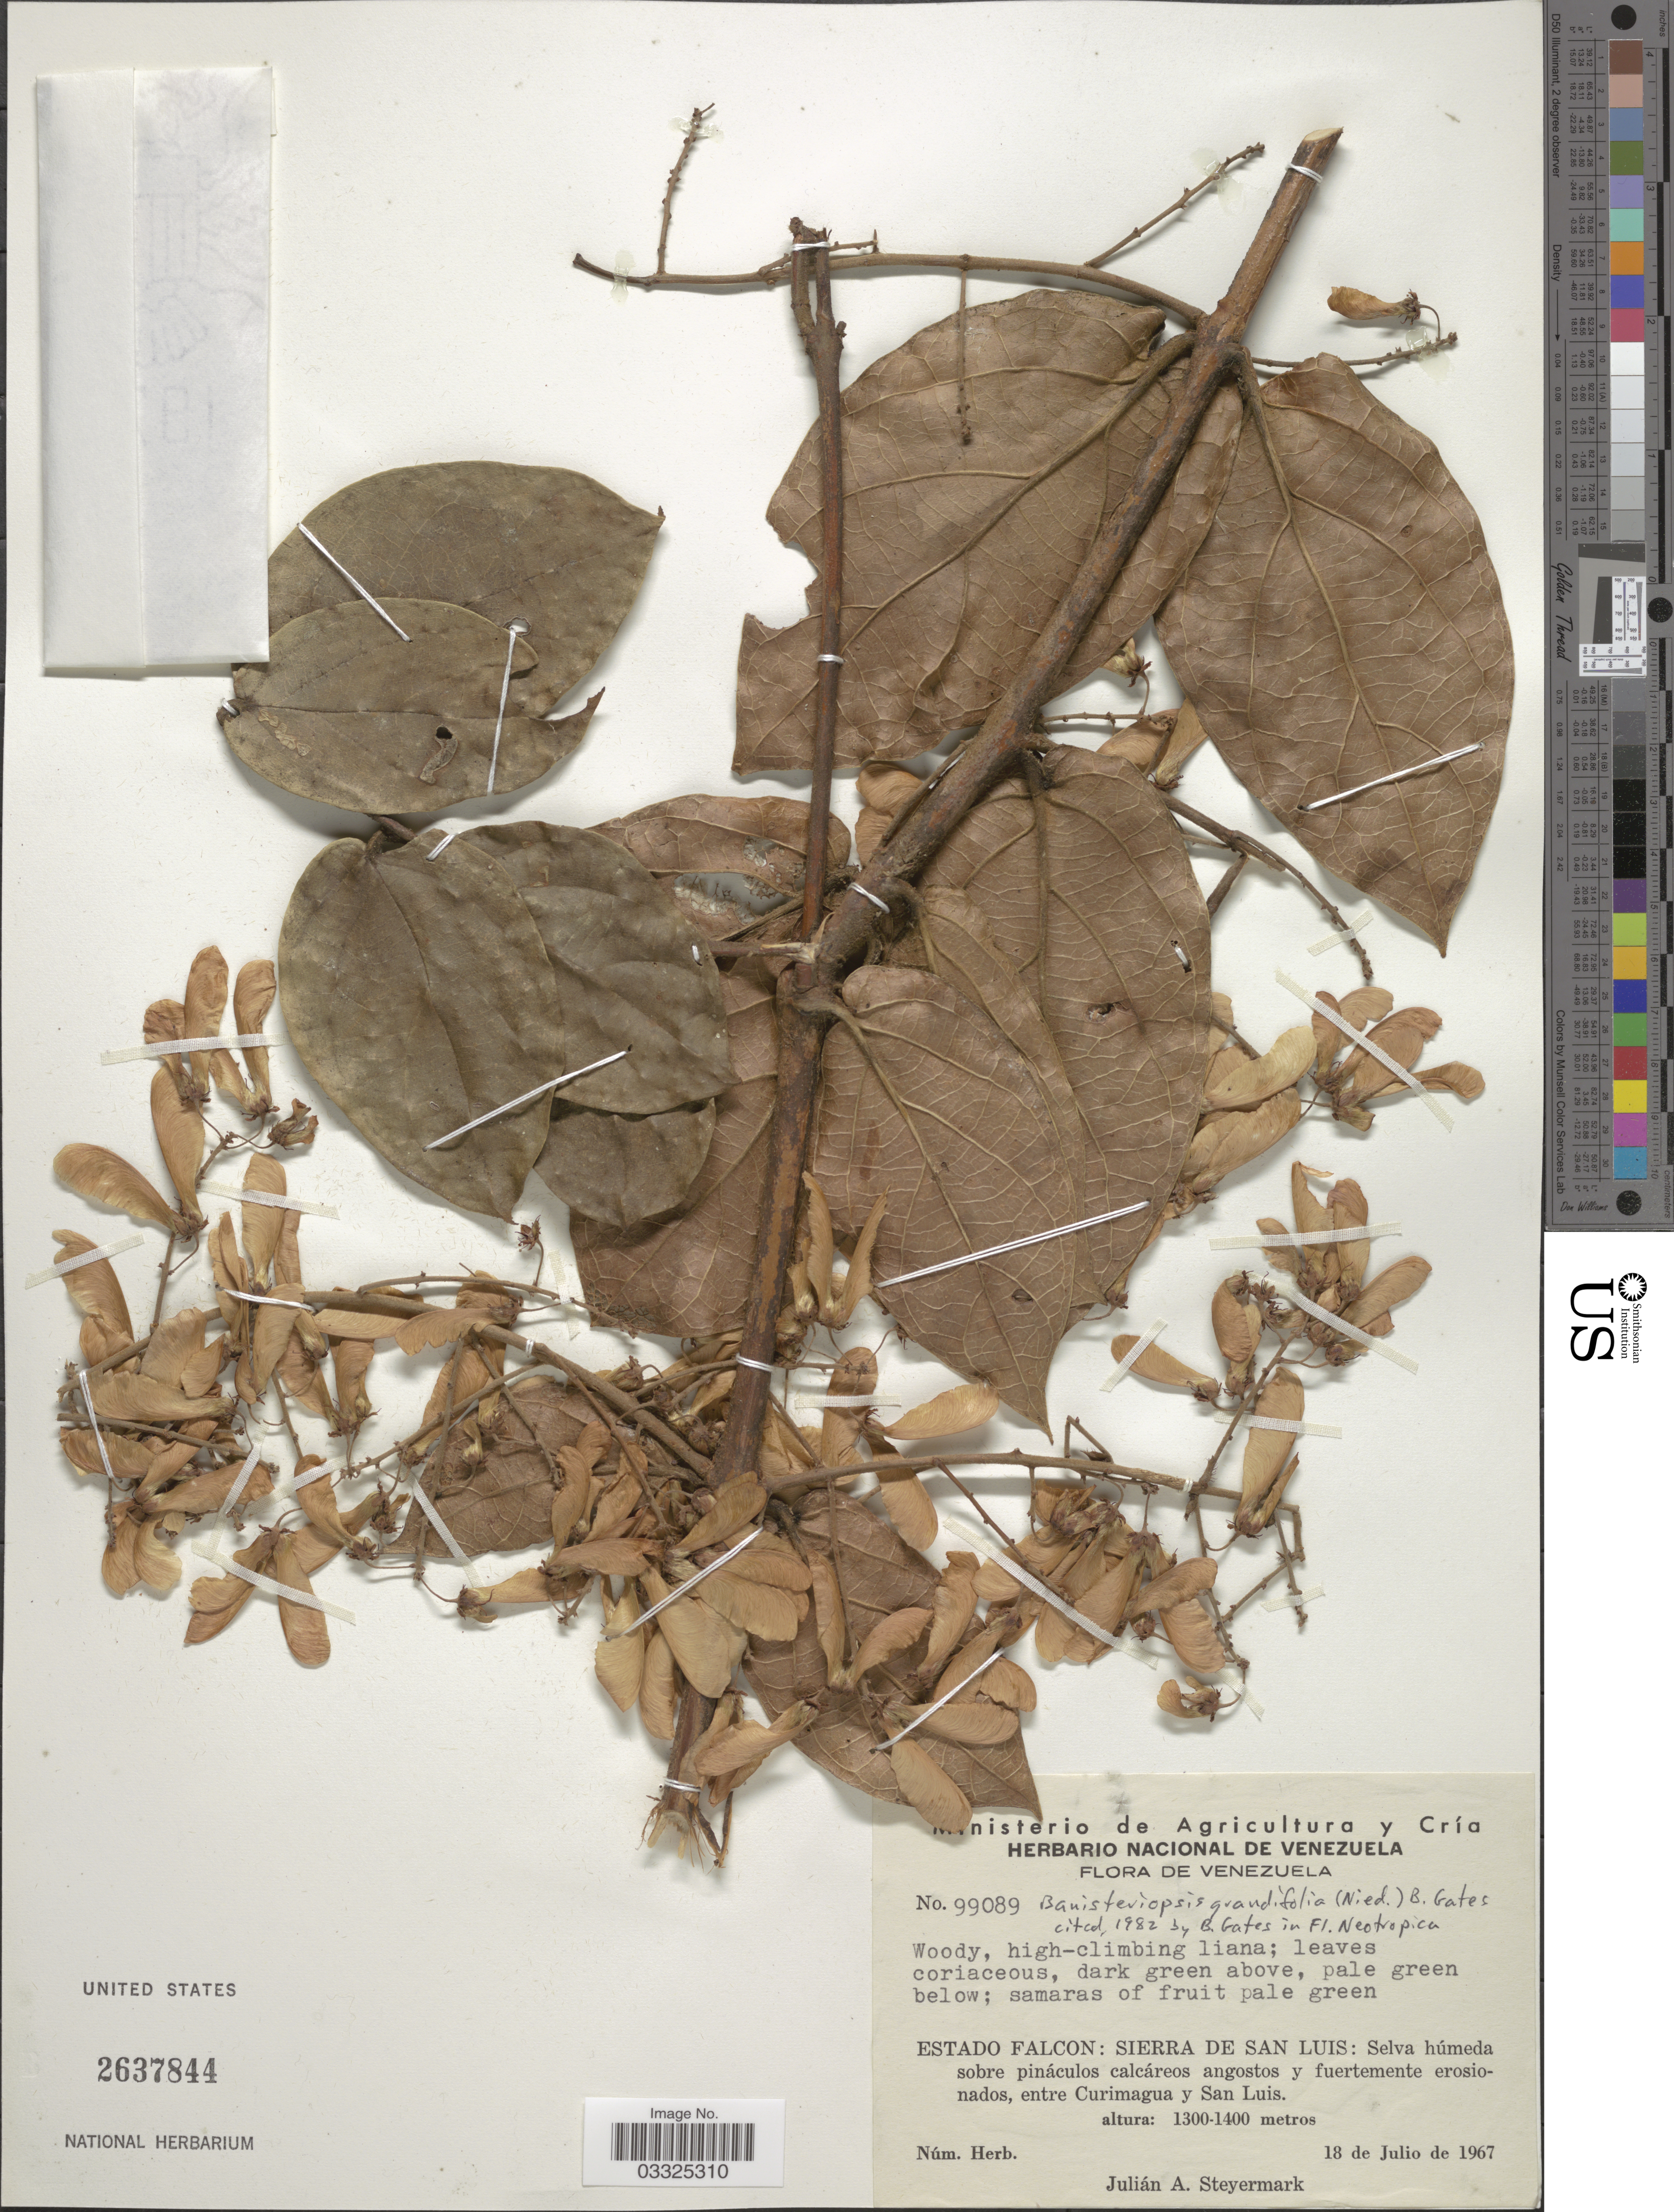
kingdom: Plantae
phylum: Tracheophyta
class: Magnoliopsida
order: Malpighiales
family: Malpighiaceae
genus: Banisteriopsis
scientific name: Banisteriopsis grandifolia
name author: (Nied.) B. Gates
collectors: J. Steyermark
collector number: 99089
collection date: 1967-07-18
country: Venezuela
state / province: Falcón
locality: Sierra de San Luis: Selva húmeda sobre pináculos calcáreos angostos y fuertemente erosionados, entre Curimagua y San Luis.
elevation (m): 1300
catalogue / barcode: US 2637844